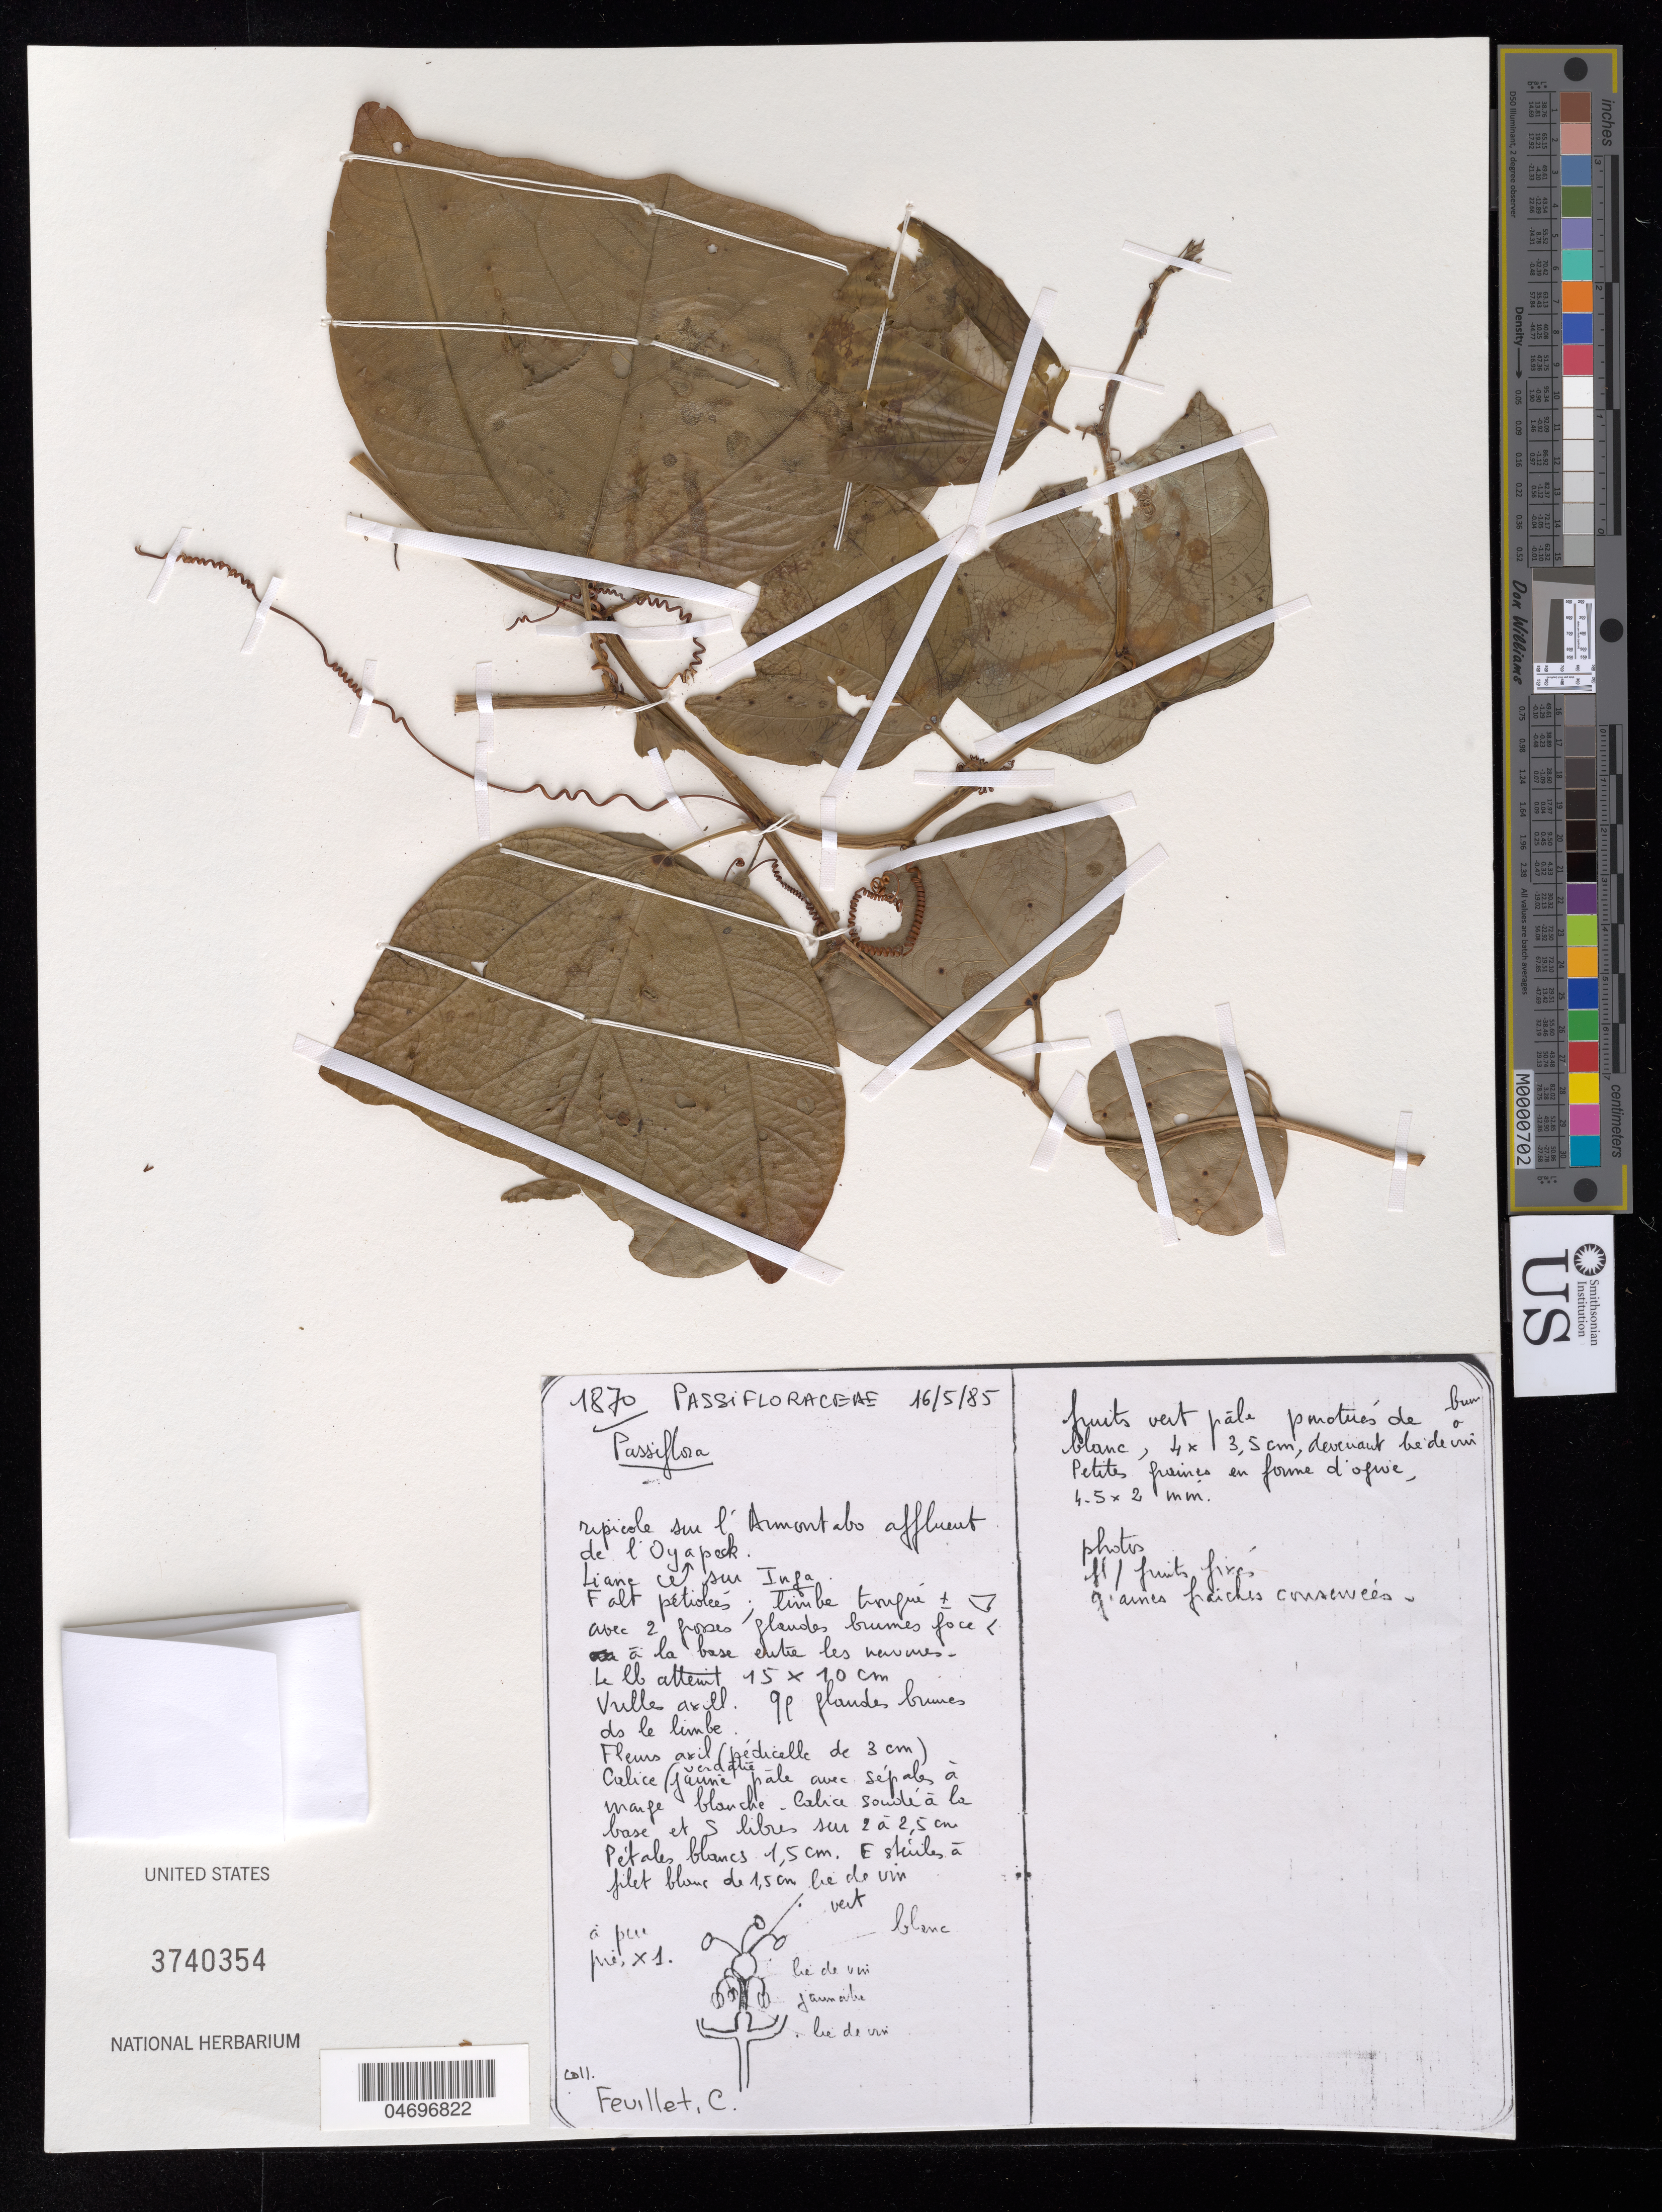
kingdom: Plantae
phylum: Tracheophyta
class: Magnoliopsida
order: Malpighiales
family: Passifloraceae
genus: Passiflora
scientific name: Passiflora sp.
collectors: C. Feuillet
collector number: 1870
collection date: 1985-05-16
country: French Guiana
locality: Ripicole su l"Amontabo affluent de l'Oyapeck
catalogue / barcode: US 3740354